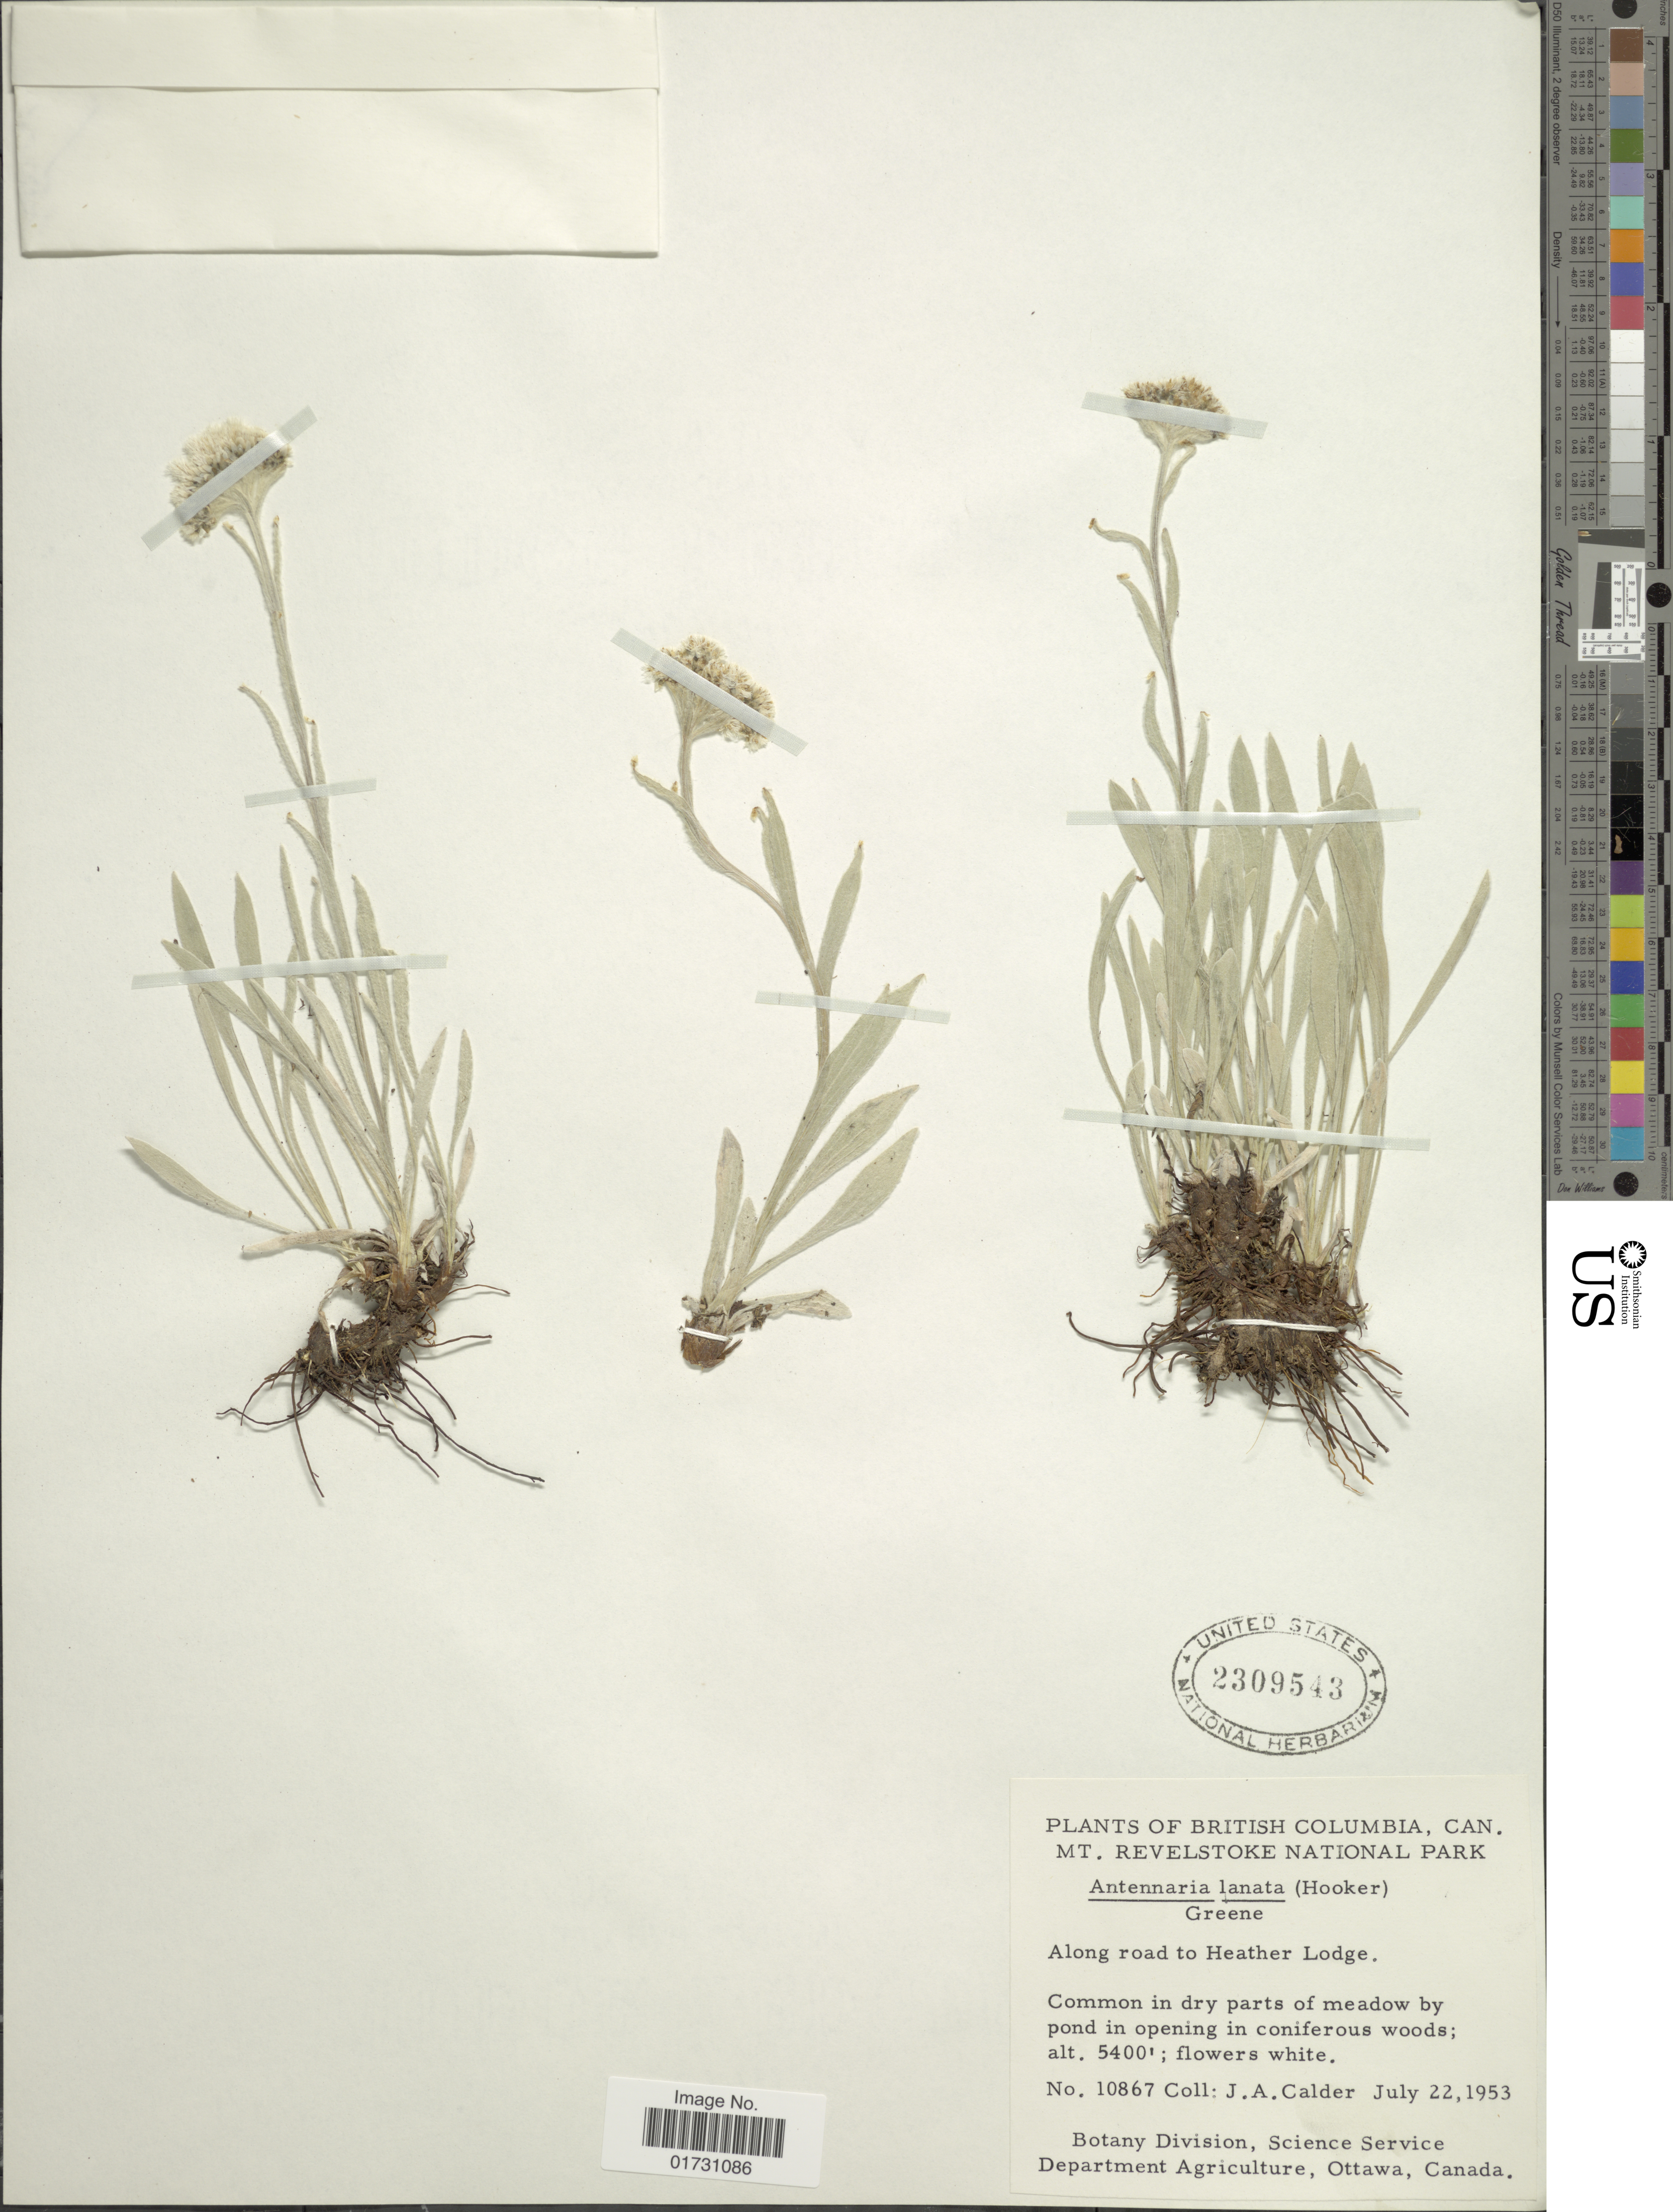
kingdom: Plantae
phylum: Tracheophyta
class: Magnoliopsida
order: Asterales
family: Asteraceae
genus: Antennaria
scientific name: Antennaria lanata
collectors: J. A. Calder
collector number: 10867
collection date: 1953-07-22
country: Canada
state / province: British Columbia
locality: British Columbia, Can., Mt. Revelstoke National Park, Along road to Heather Lodge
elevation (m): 1646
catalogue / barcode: US 2309543